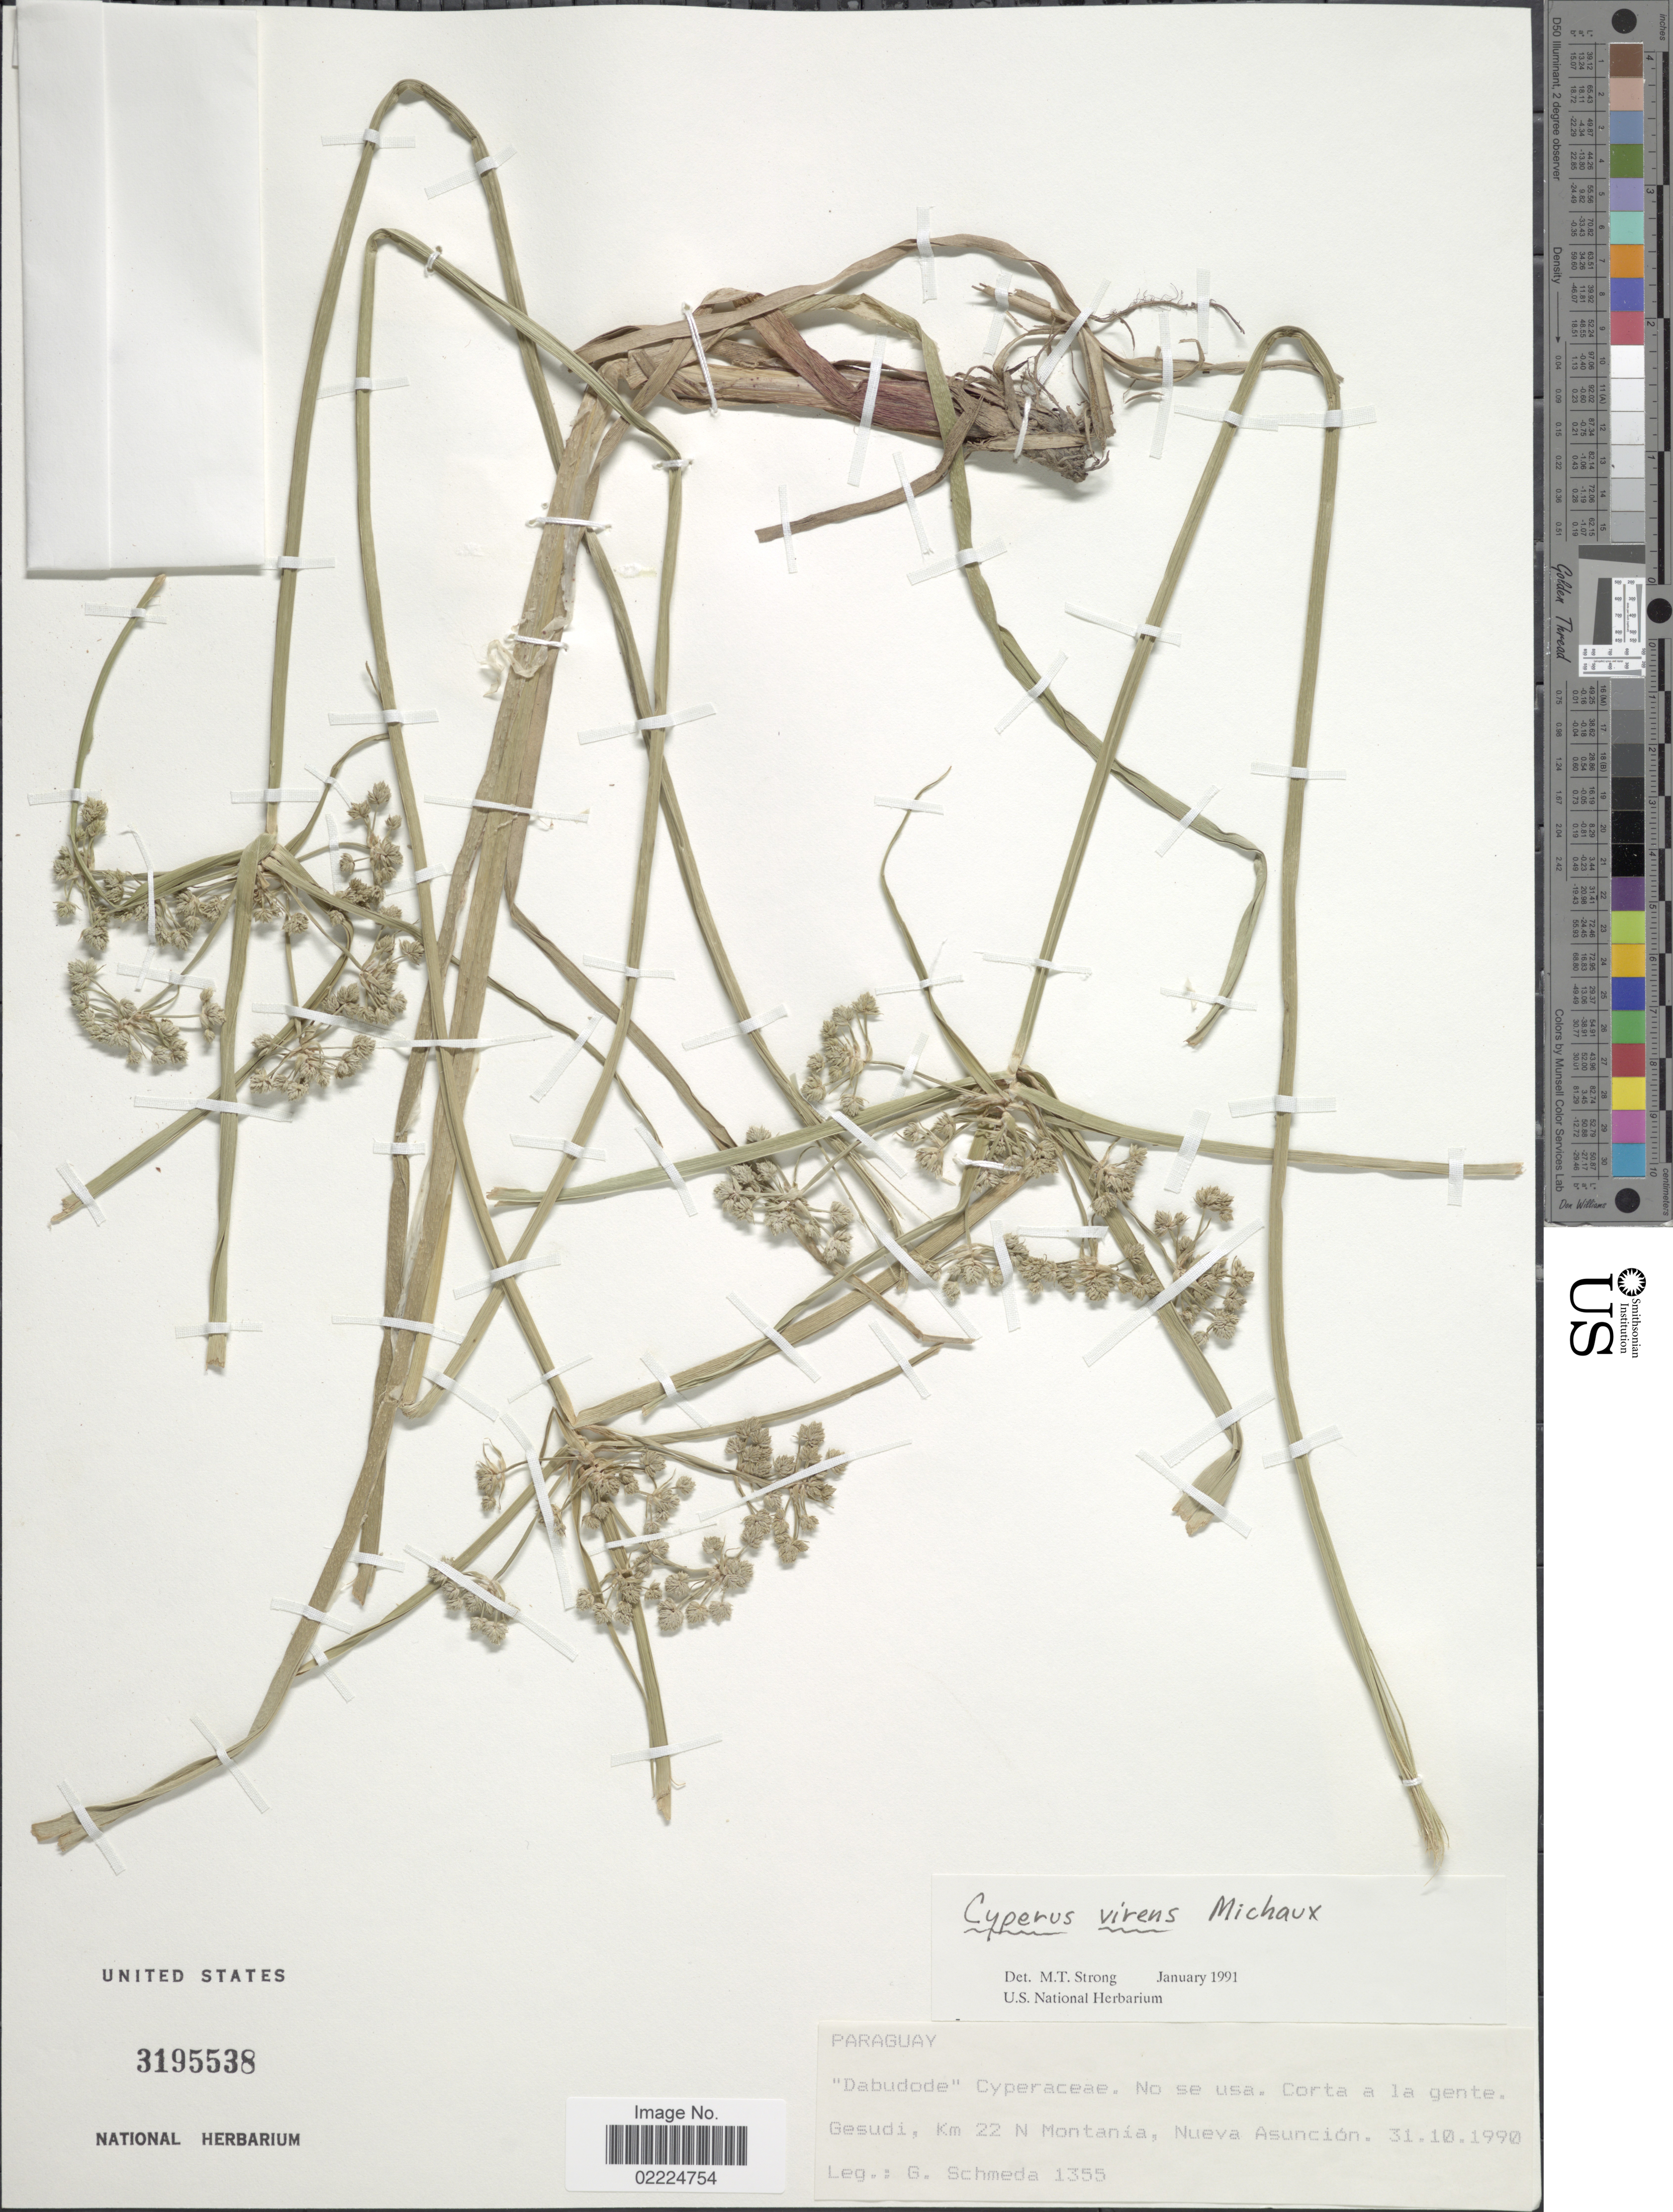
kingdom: Plantae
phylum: Tracheophyta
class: Liliopsida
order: Poales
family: Cyperaceae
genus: Cyperus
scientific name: Cyperus virens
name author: Michx.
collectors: G. Schmeda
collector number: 1355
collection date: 1990-10-31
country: Paraguay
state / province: Asuncion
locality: Gesudi, Km 22 N Montania, Nueva Asuncion. No se usa. Corte a la gente.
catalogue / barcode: US 3195538